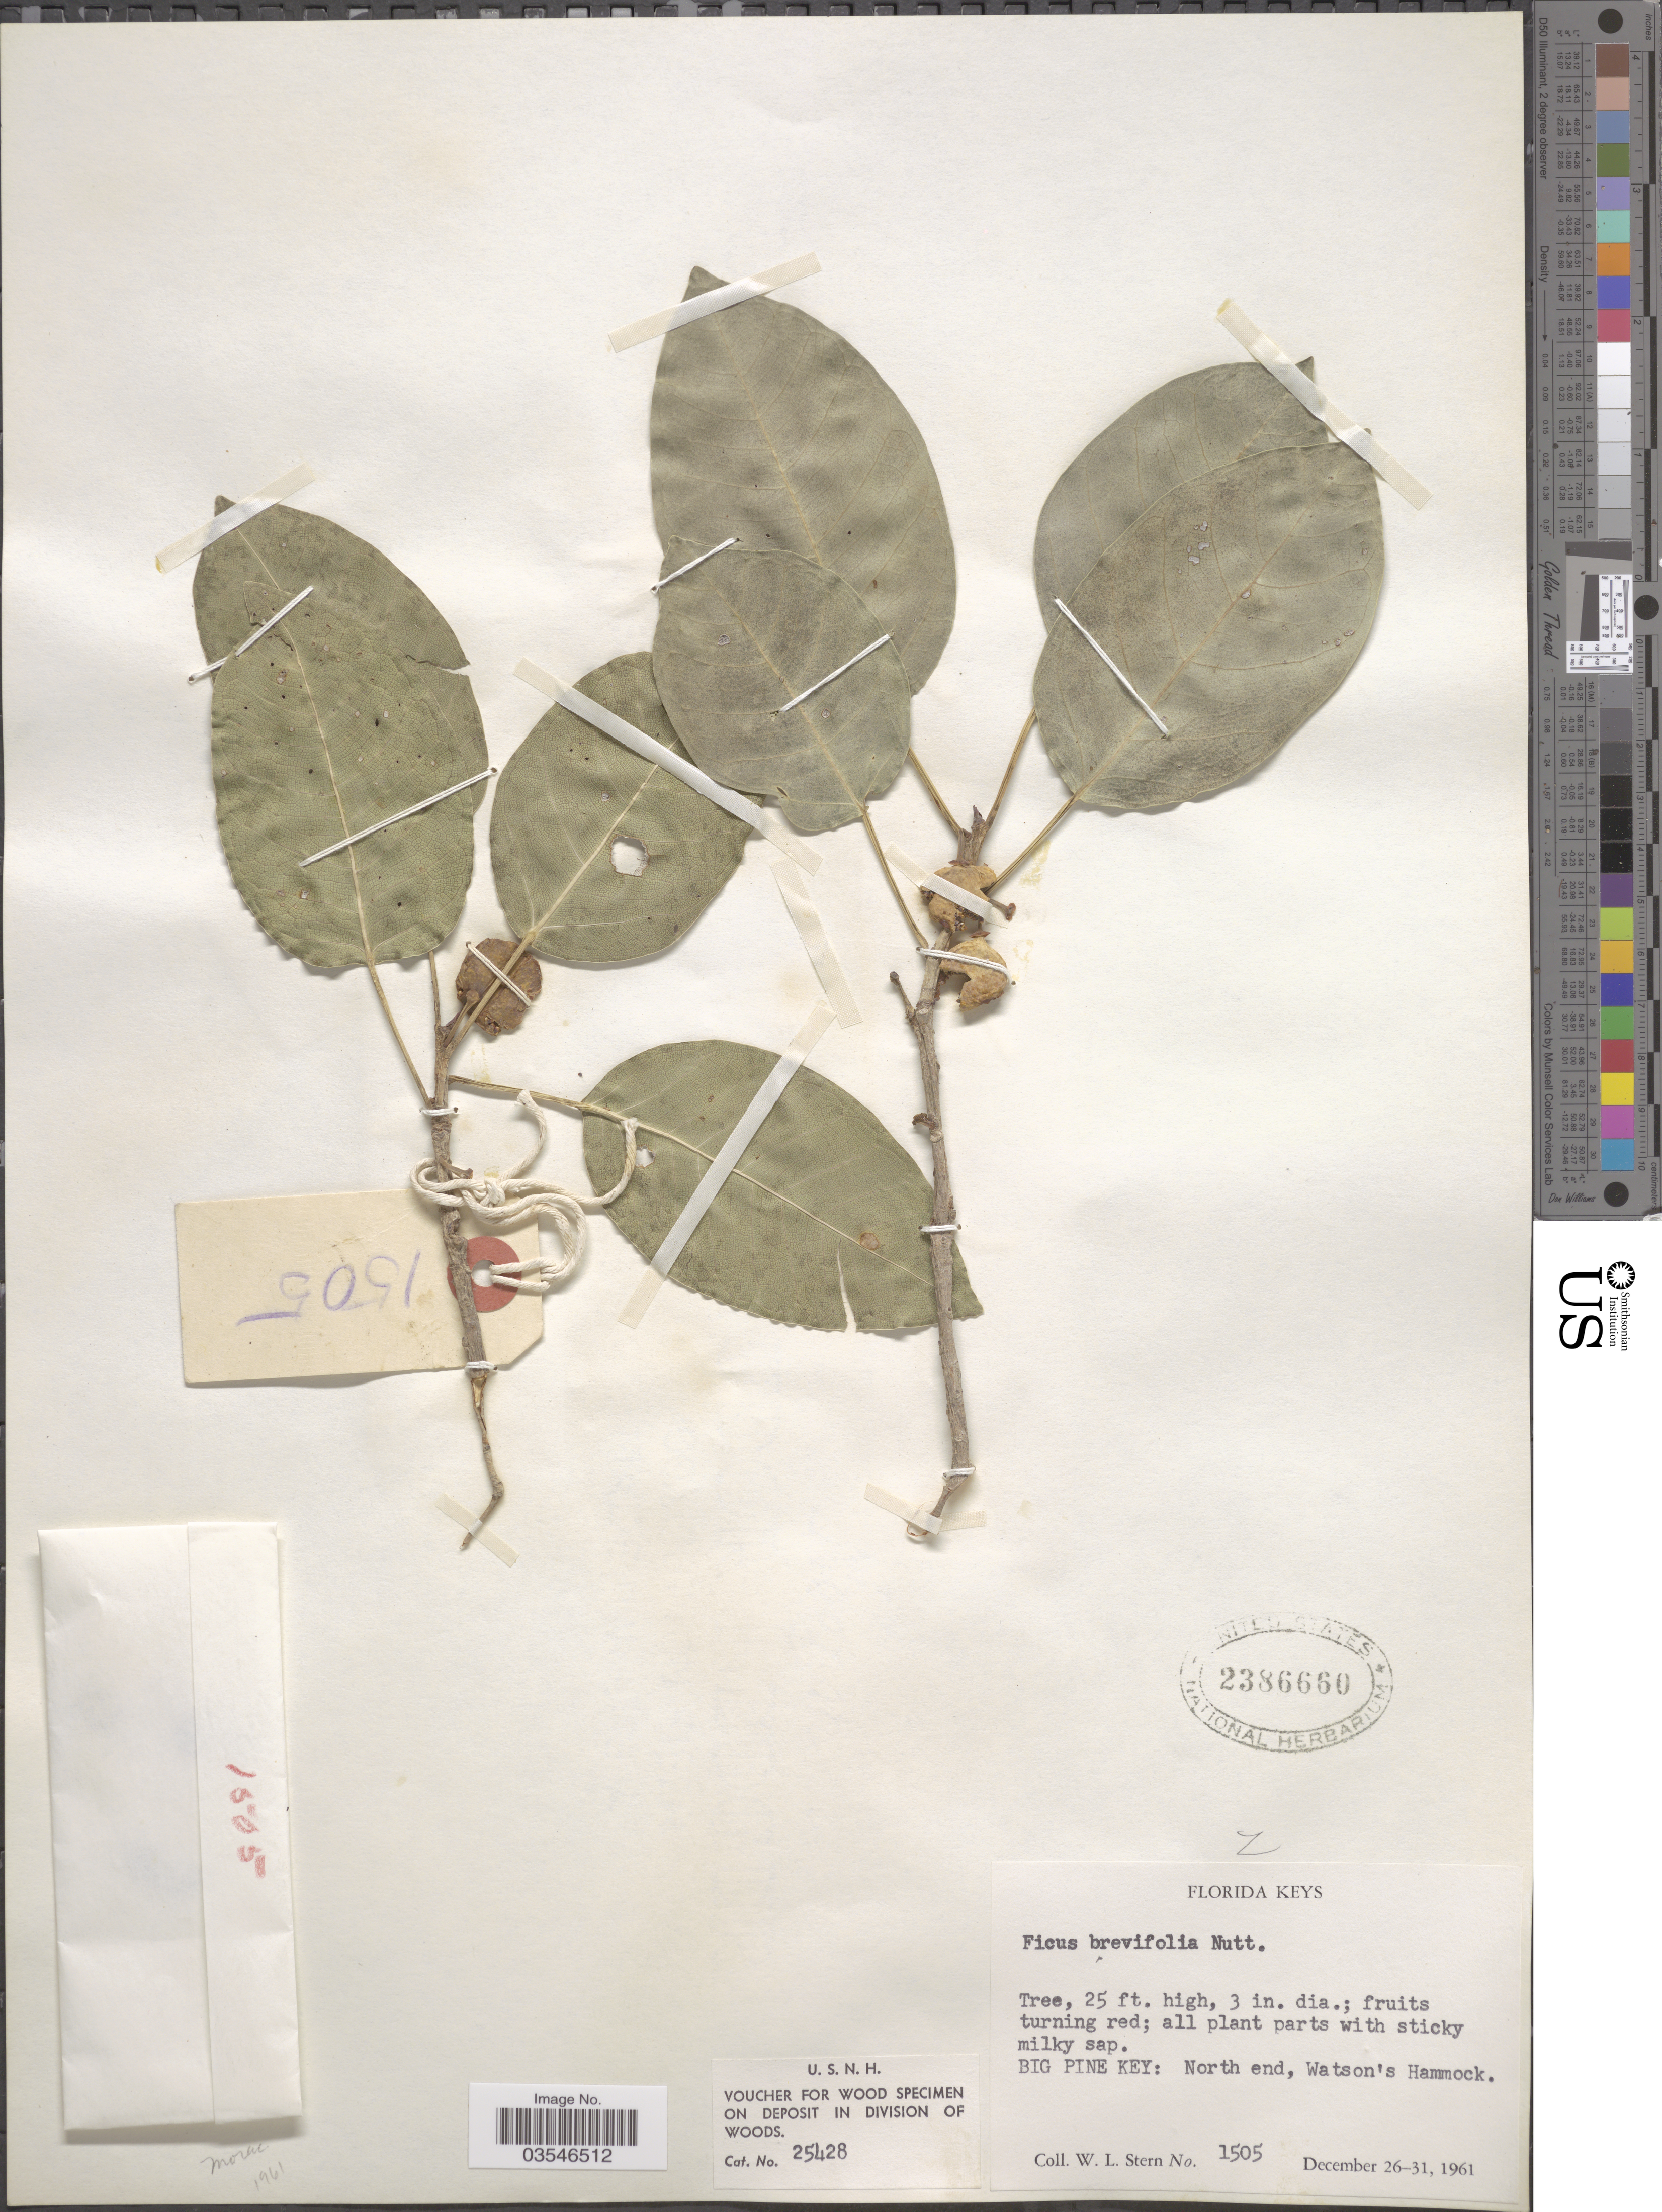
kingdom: Plantae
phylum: Tracheophyta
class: Magnoliopsida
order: Rosales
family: Moraceae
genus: Ficus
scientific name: Ficus brevifolia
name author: Nutt.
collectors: W. L. Stern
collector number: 1505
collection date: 1961-12-26/1961-12-31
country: United States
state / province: Florida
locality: Florida Keys. Big Pine Key: North end, Watson's Hammock.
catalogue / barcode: US 2386660